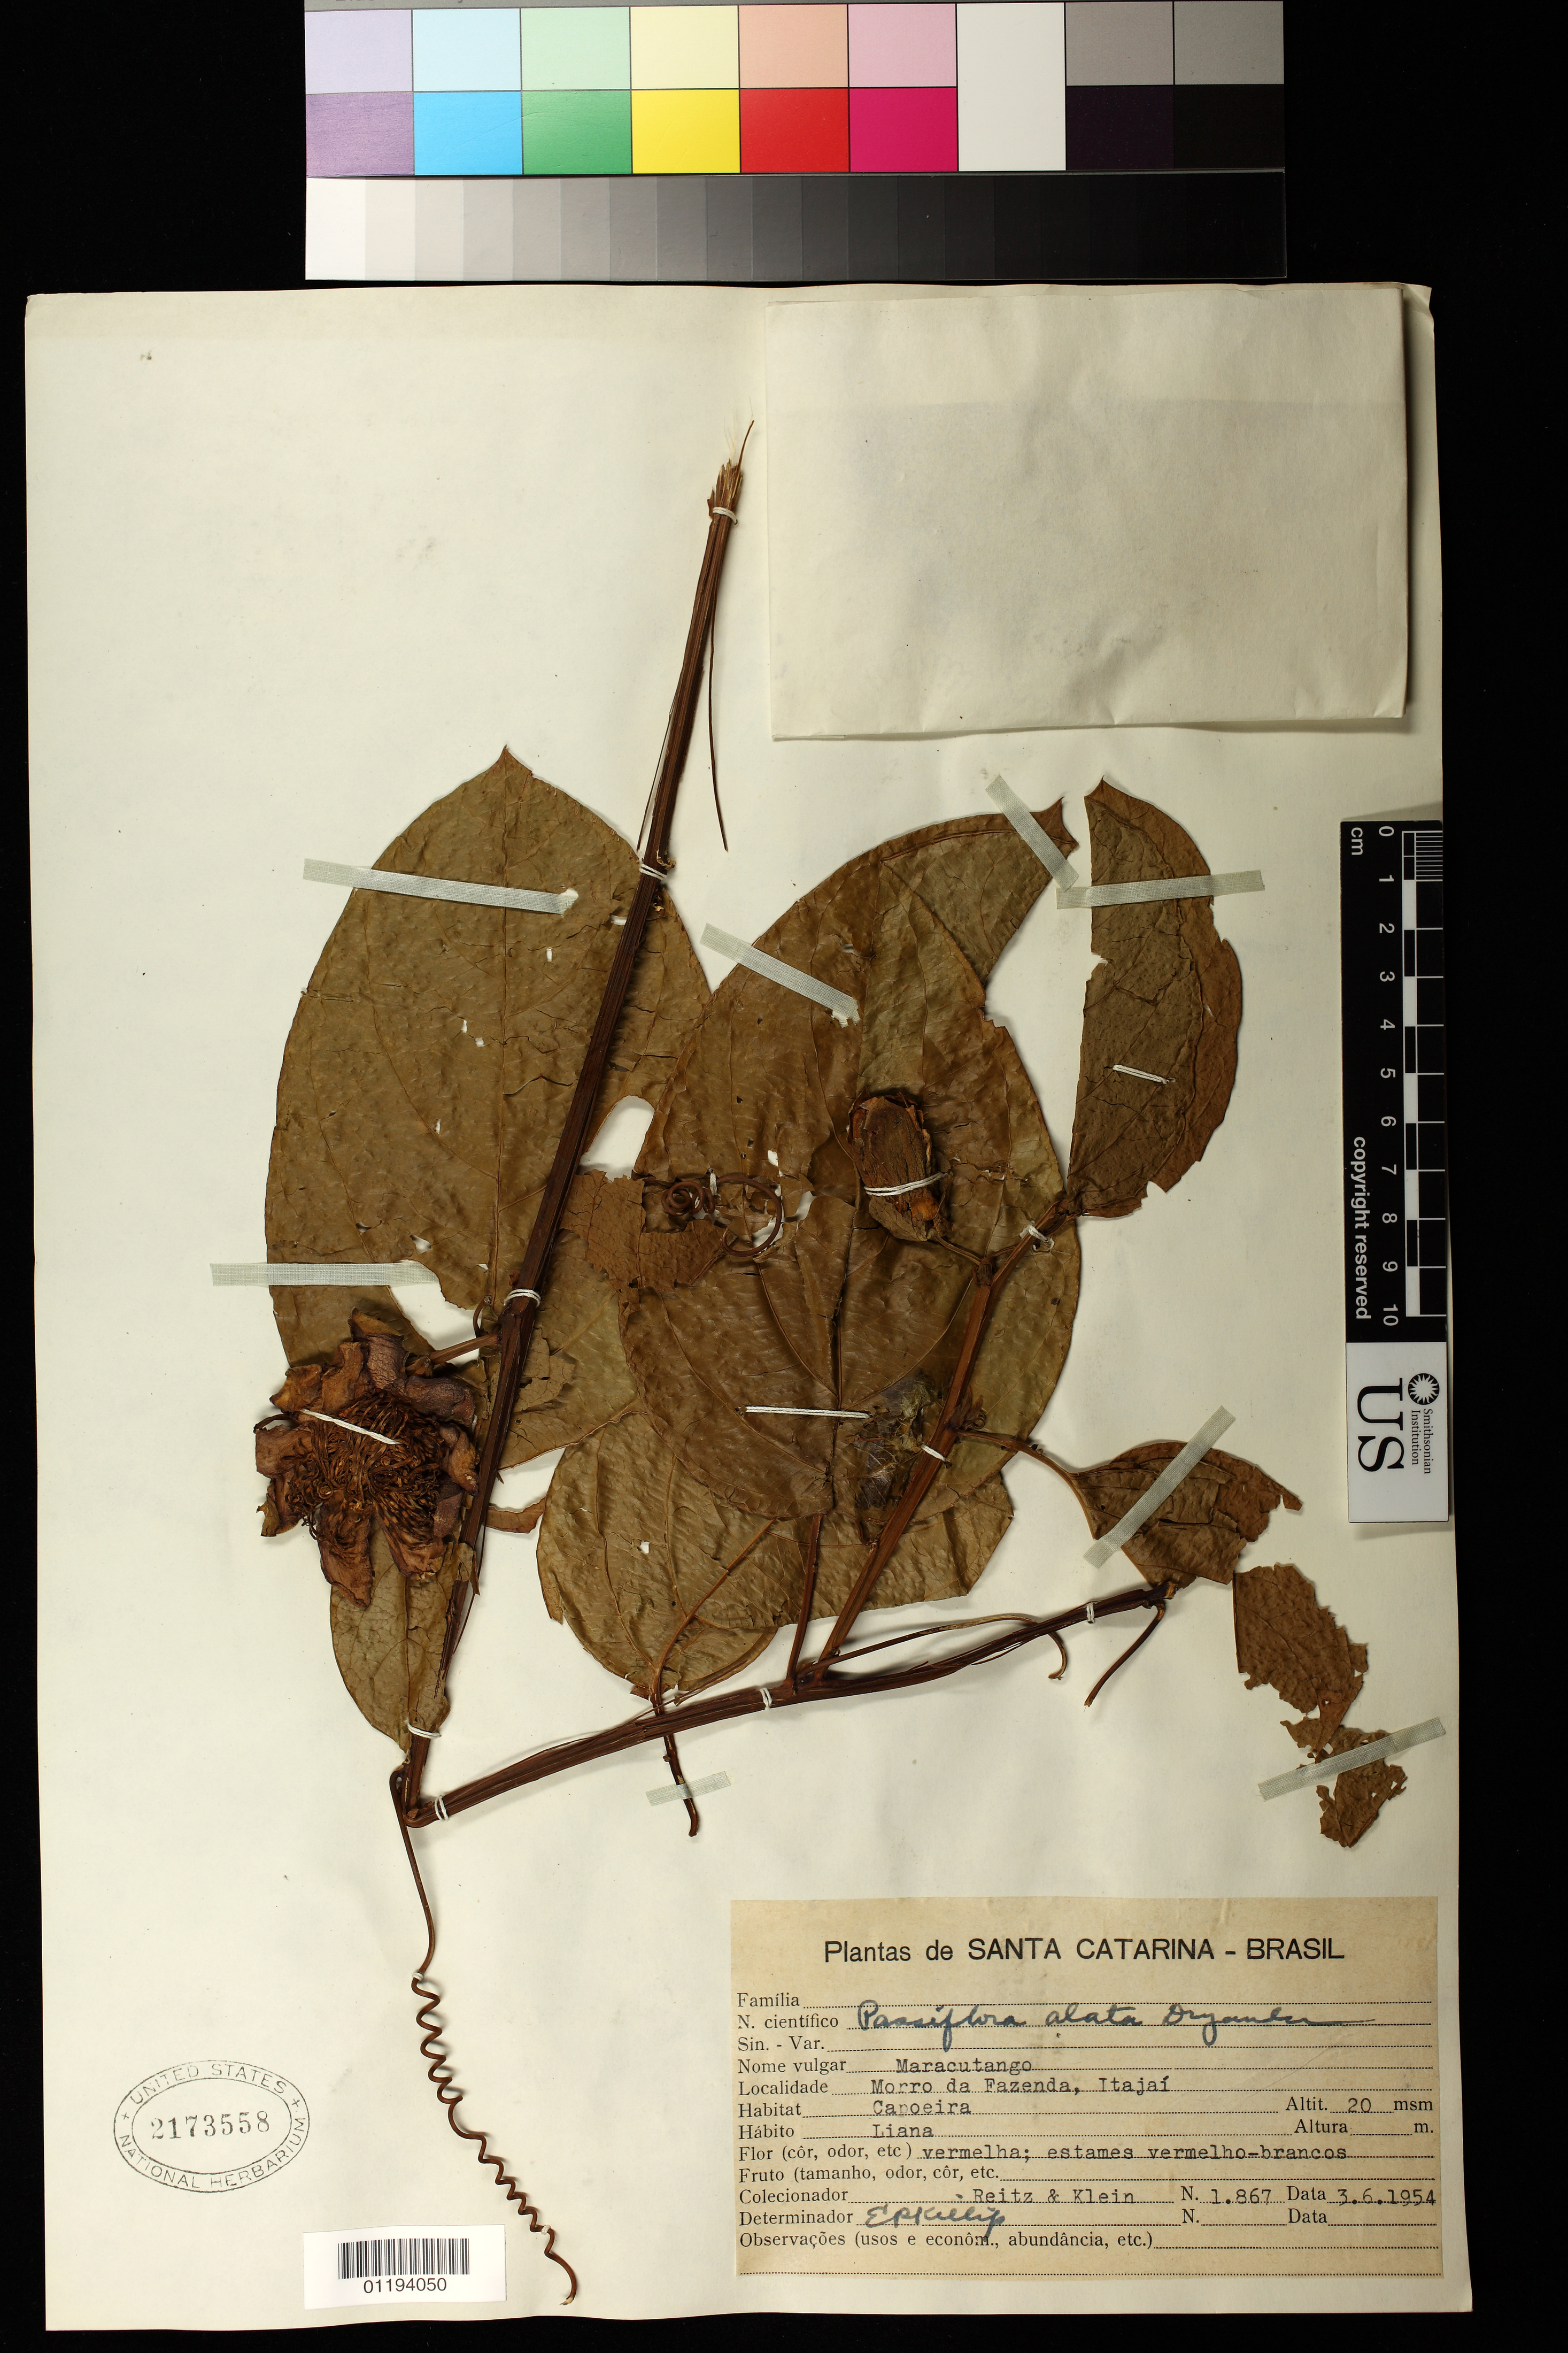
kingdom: Plantae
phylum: Tracheophyta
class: Magnoliopsida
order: Malpighiales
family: Passifloraceae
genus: Passiflora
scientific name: Passiflora alata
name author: Curtis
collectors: R. Reitz & R. M. Klein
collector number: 1867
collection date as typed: Jun 3 1954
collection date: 1954-06-03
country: Brazil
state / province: Santa Catarina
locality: Morro da Fazenda, Itajai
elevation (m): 20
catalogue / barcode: US 2173558